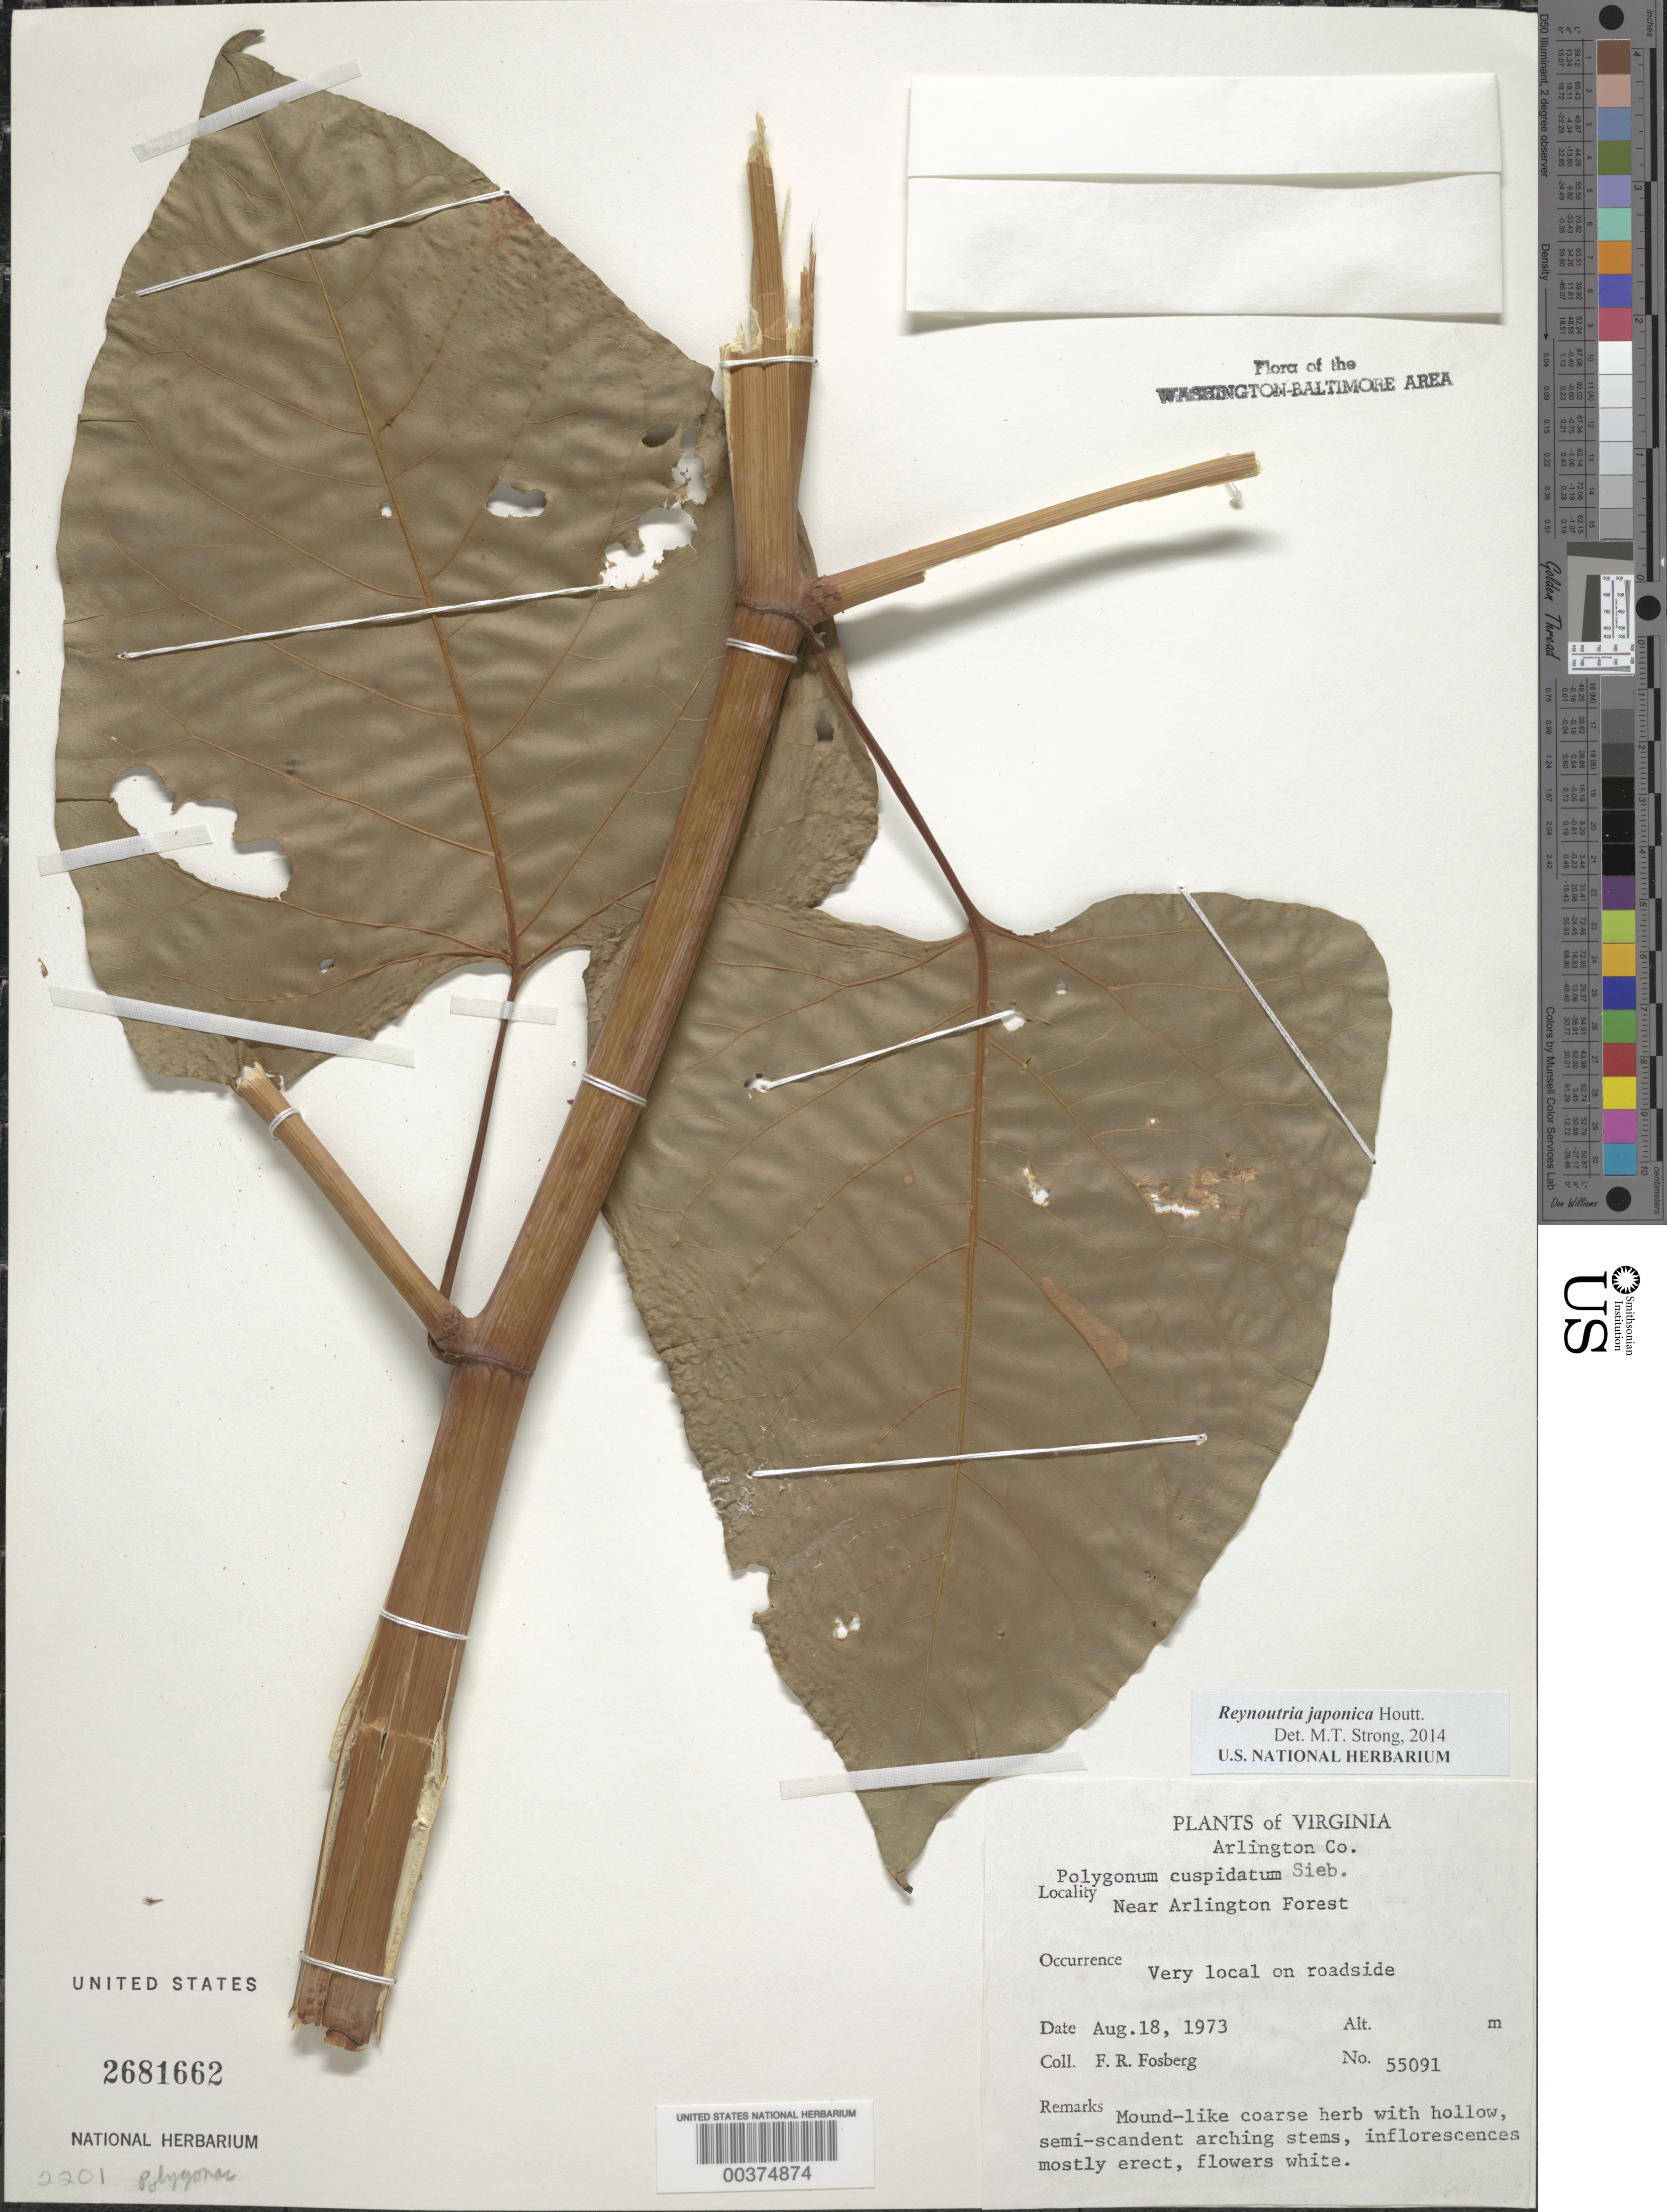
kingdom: Plantae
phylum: Tracheophyta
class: Magnoliopsida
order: Caryophyllales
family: Polygonaceae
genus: Reynoutria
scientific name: Reynoutria japonica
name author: Houtt.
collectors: F. R. Fosberg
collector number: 55091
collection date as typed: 18 Aug 1973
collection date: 1973-08-18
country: United States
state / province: Virginia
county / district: Arlington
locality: Arlington Forest vicinity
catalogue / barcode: US 2681662